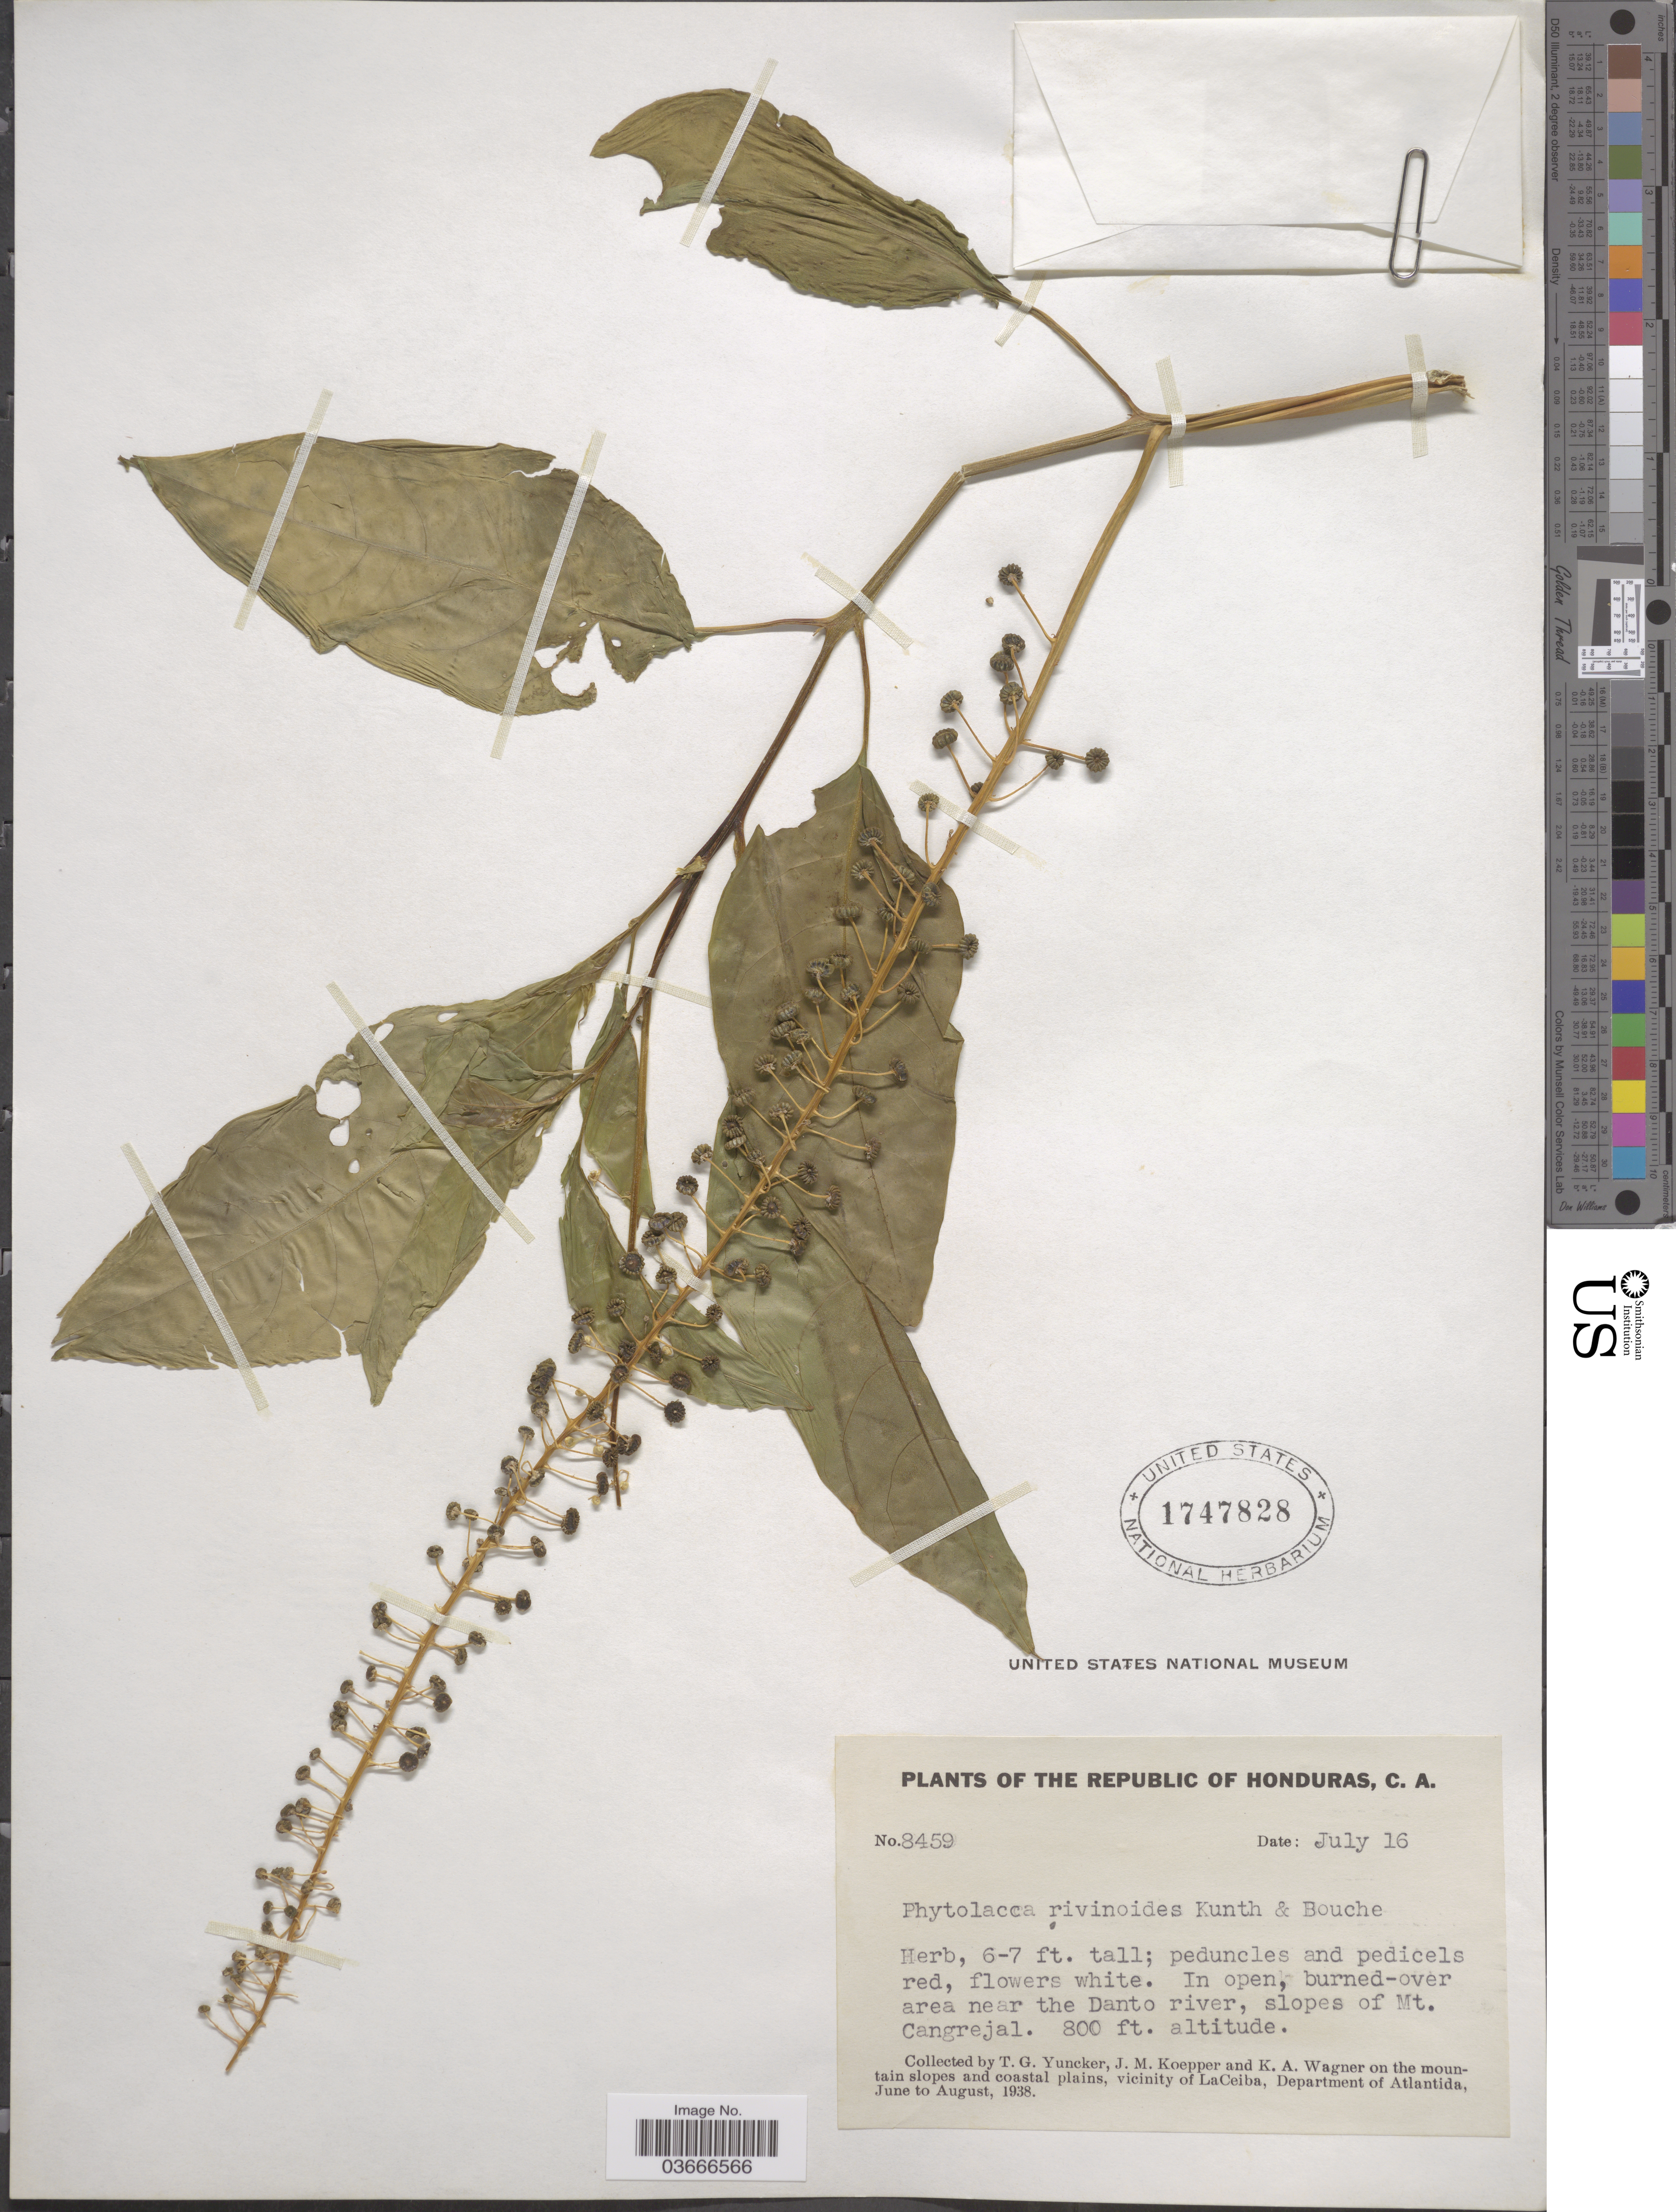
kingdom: Plantae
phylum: Tracheophyta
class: Magnoliopsida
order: Caryophyllales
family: Phytolaccaceae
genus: Phytolacca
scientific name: Phytolacca rivinoides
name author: Kunth & C.D. Bouché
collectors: T. G. Yuncker, J. M. Koepper & K. A. Wagner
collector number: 8459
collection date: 1938-07-16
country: Honduras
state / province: Atlántida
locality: In open, burned-over area near the Danto river, slopes of Mt. Cangrejal. On the mountain slopes and coastal plains, vicinity of LaCeiba, Department of Atlantida.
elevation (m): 244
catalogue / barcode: US 1747828